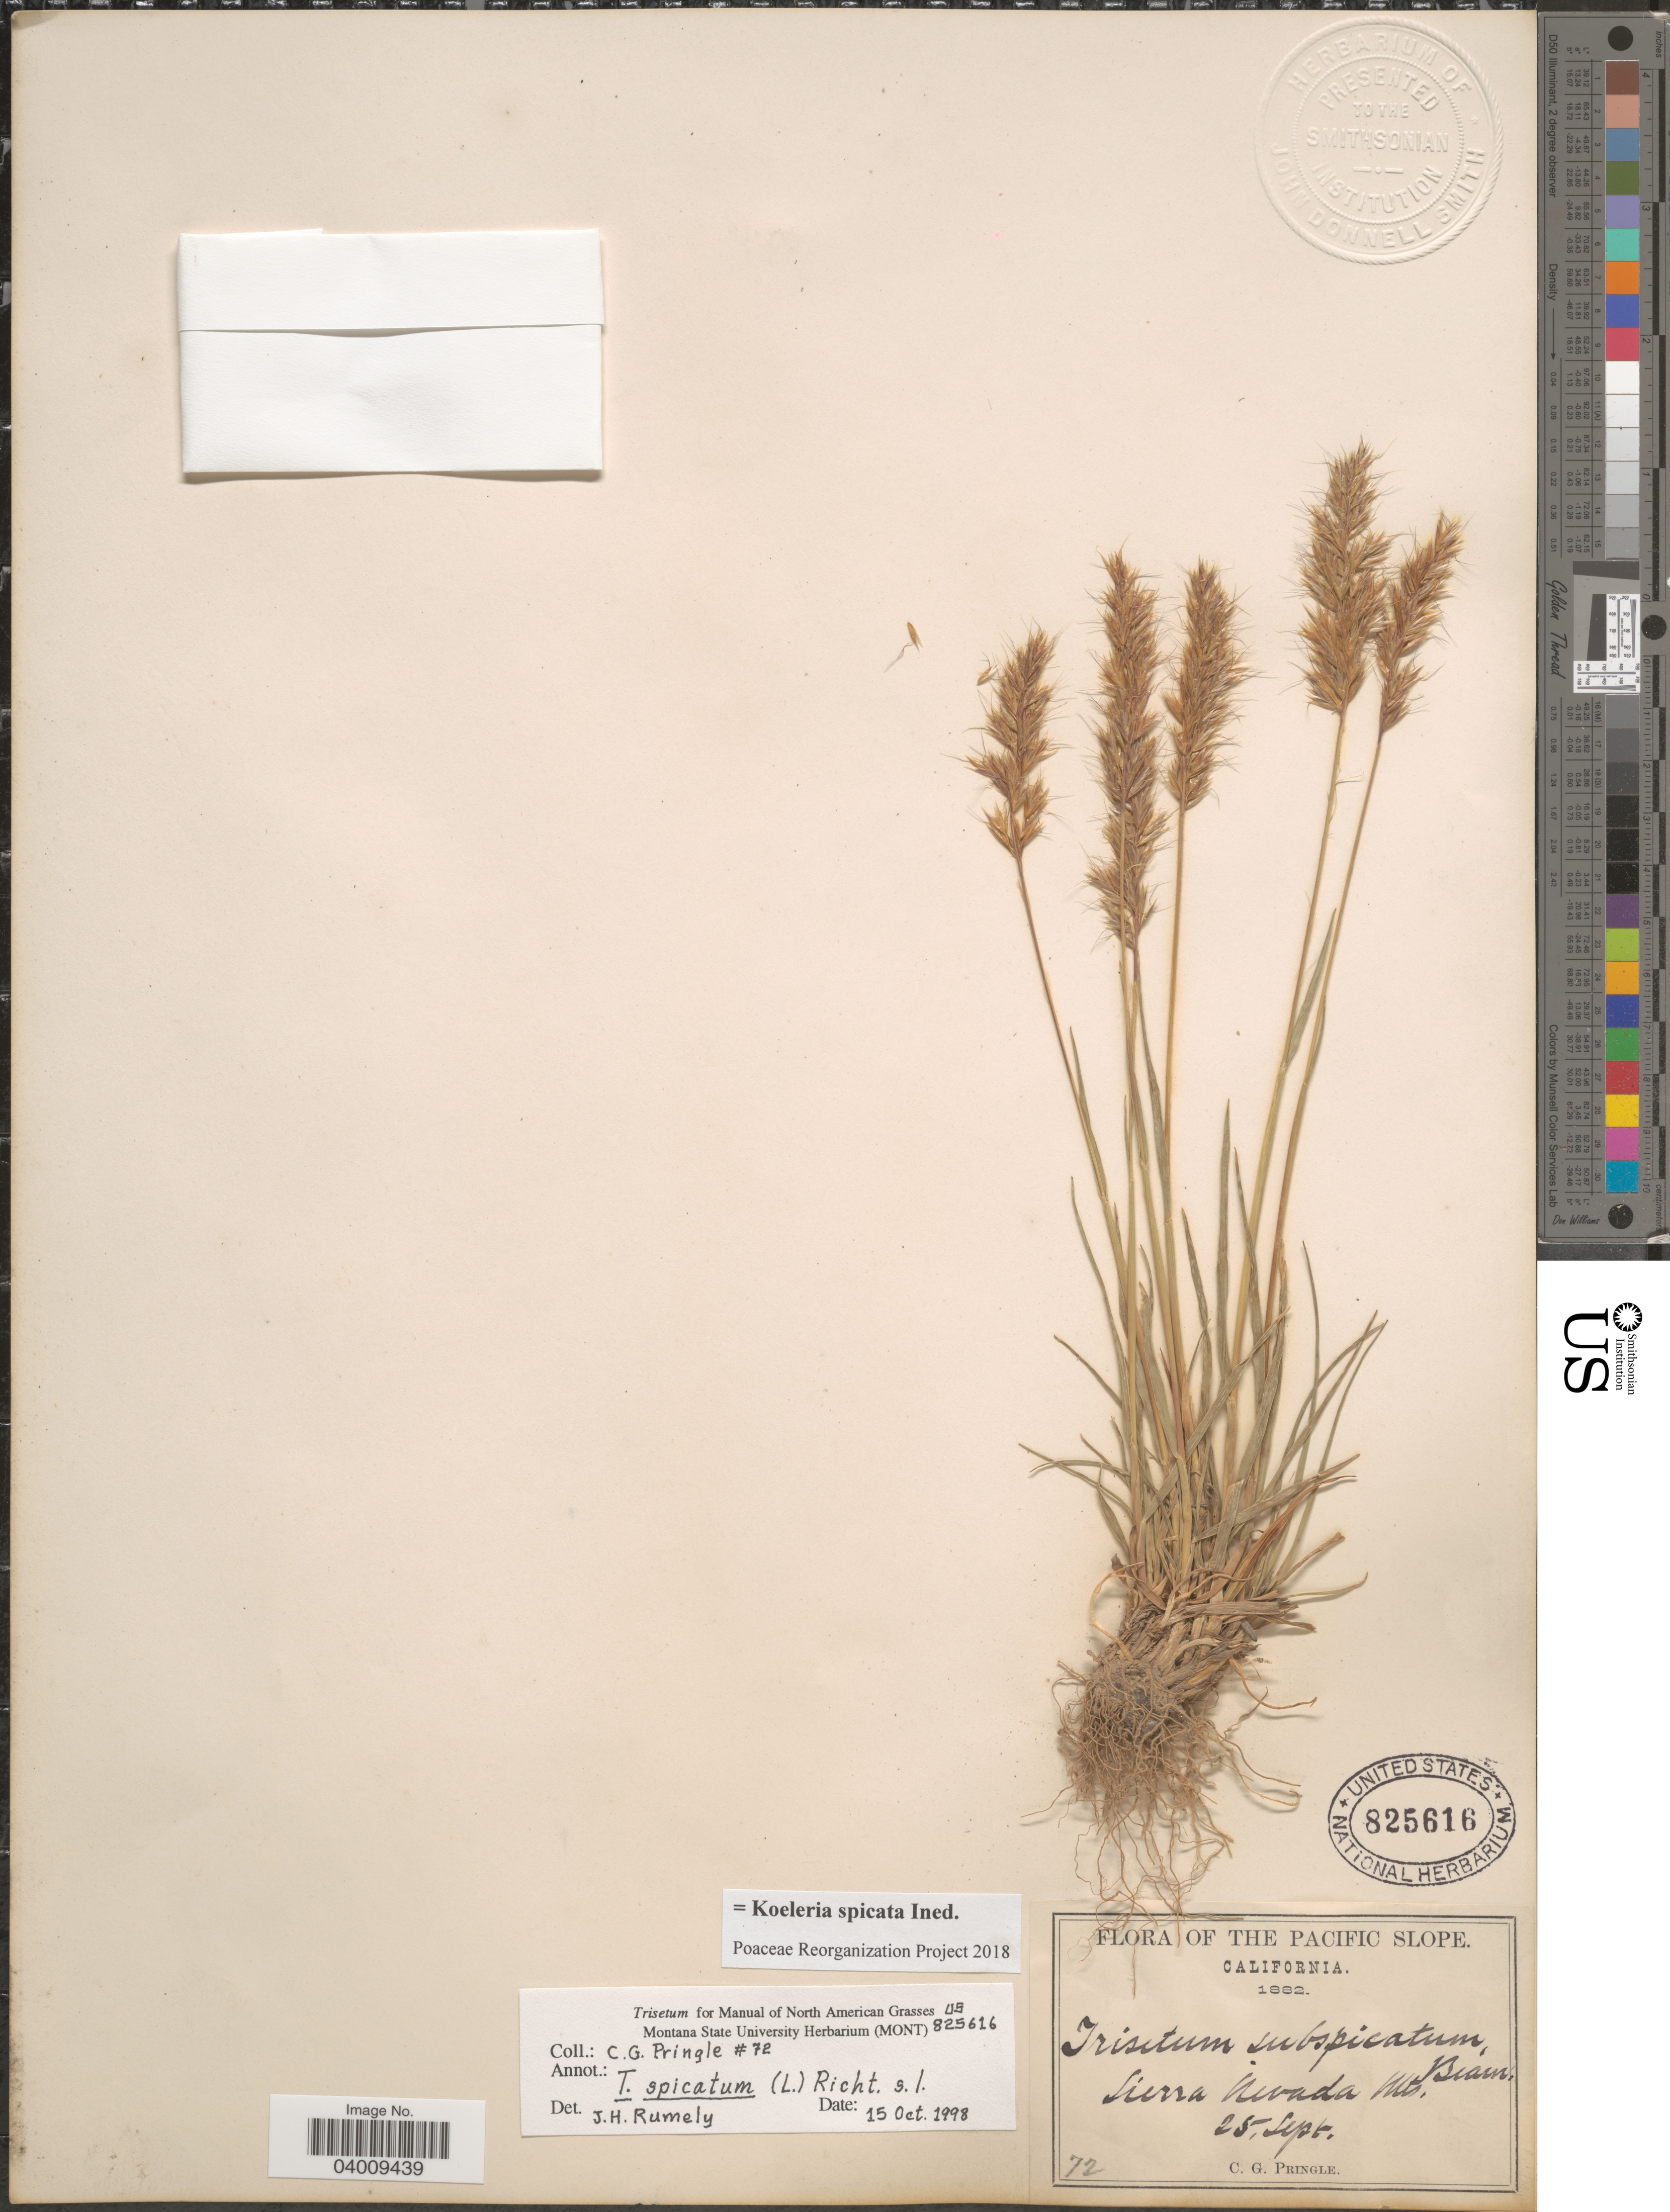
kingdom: Plantae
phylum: Tracheophyta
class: Liliopsida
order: Poales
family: Poaceae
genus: Koeleria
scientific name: Koeleria spicata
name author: (L.) Barberá et al.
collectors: C. G. Pringle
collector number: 72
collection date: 1882-09-25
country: United States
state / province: California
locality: The Pacific Slope. Sierra Nevada Mts.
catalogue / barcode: US 825616